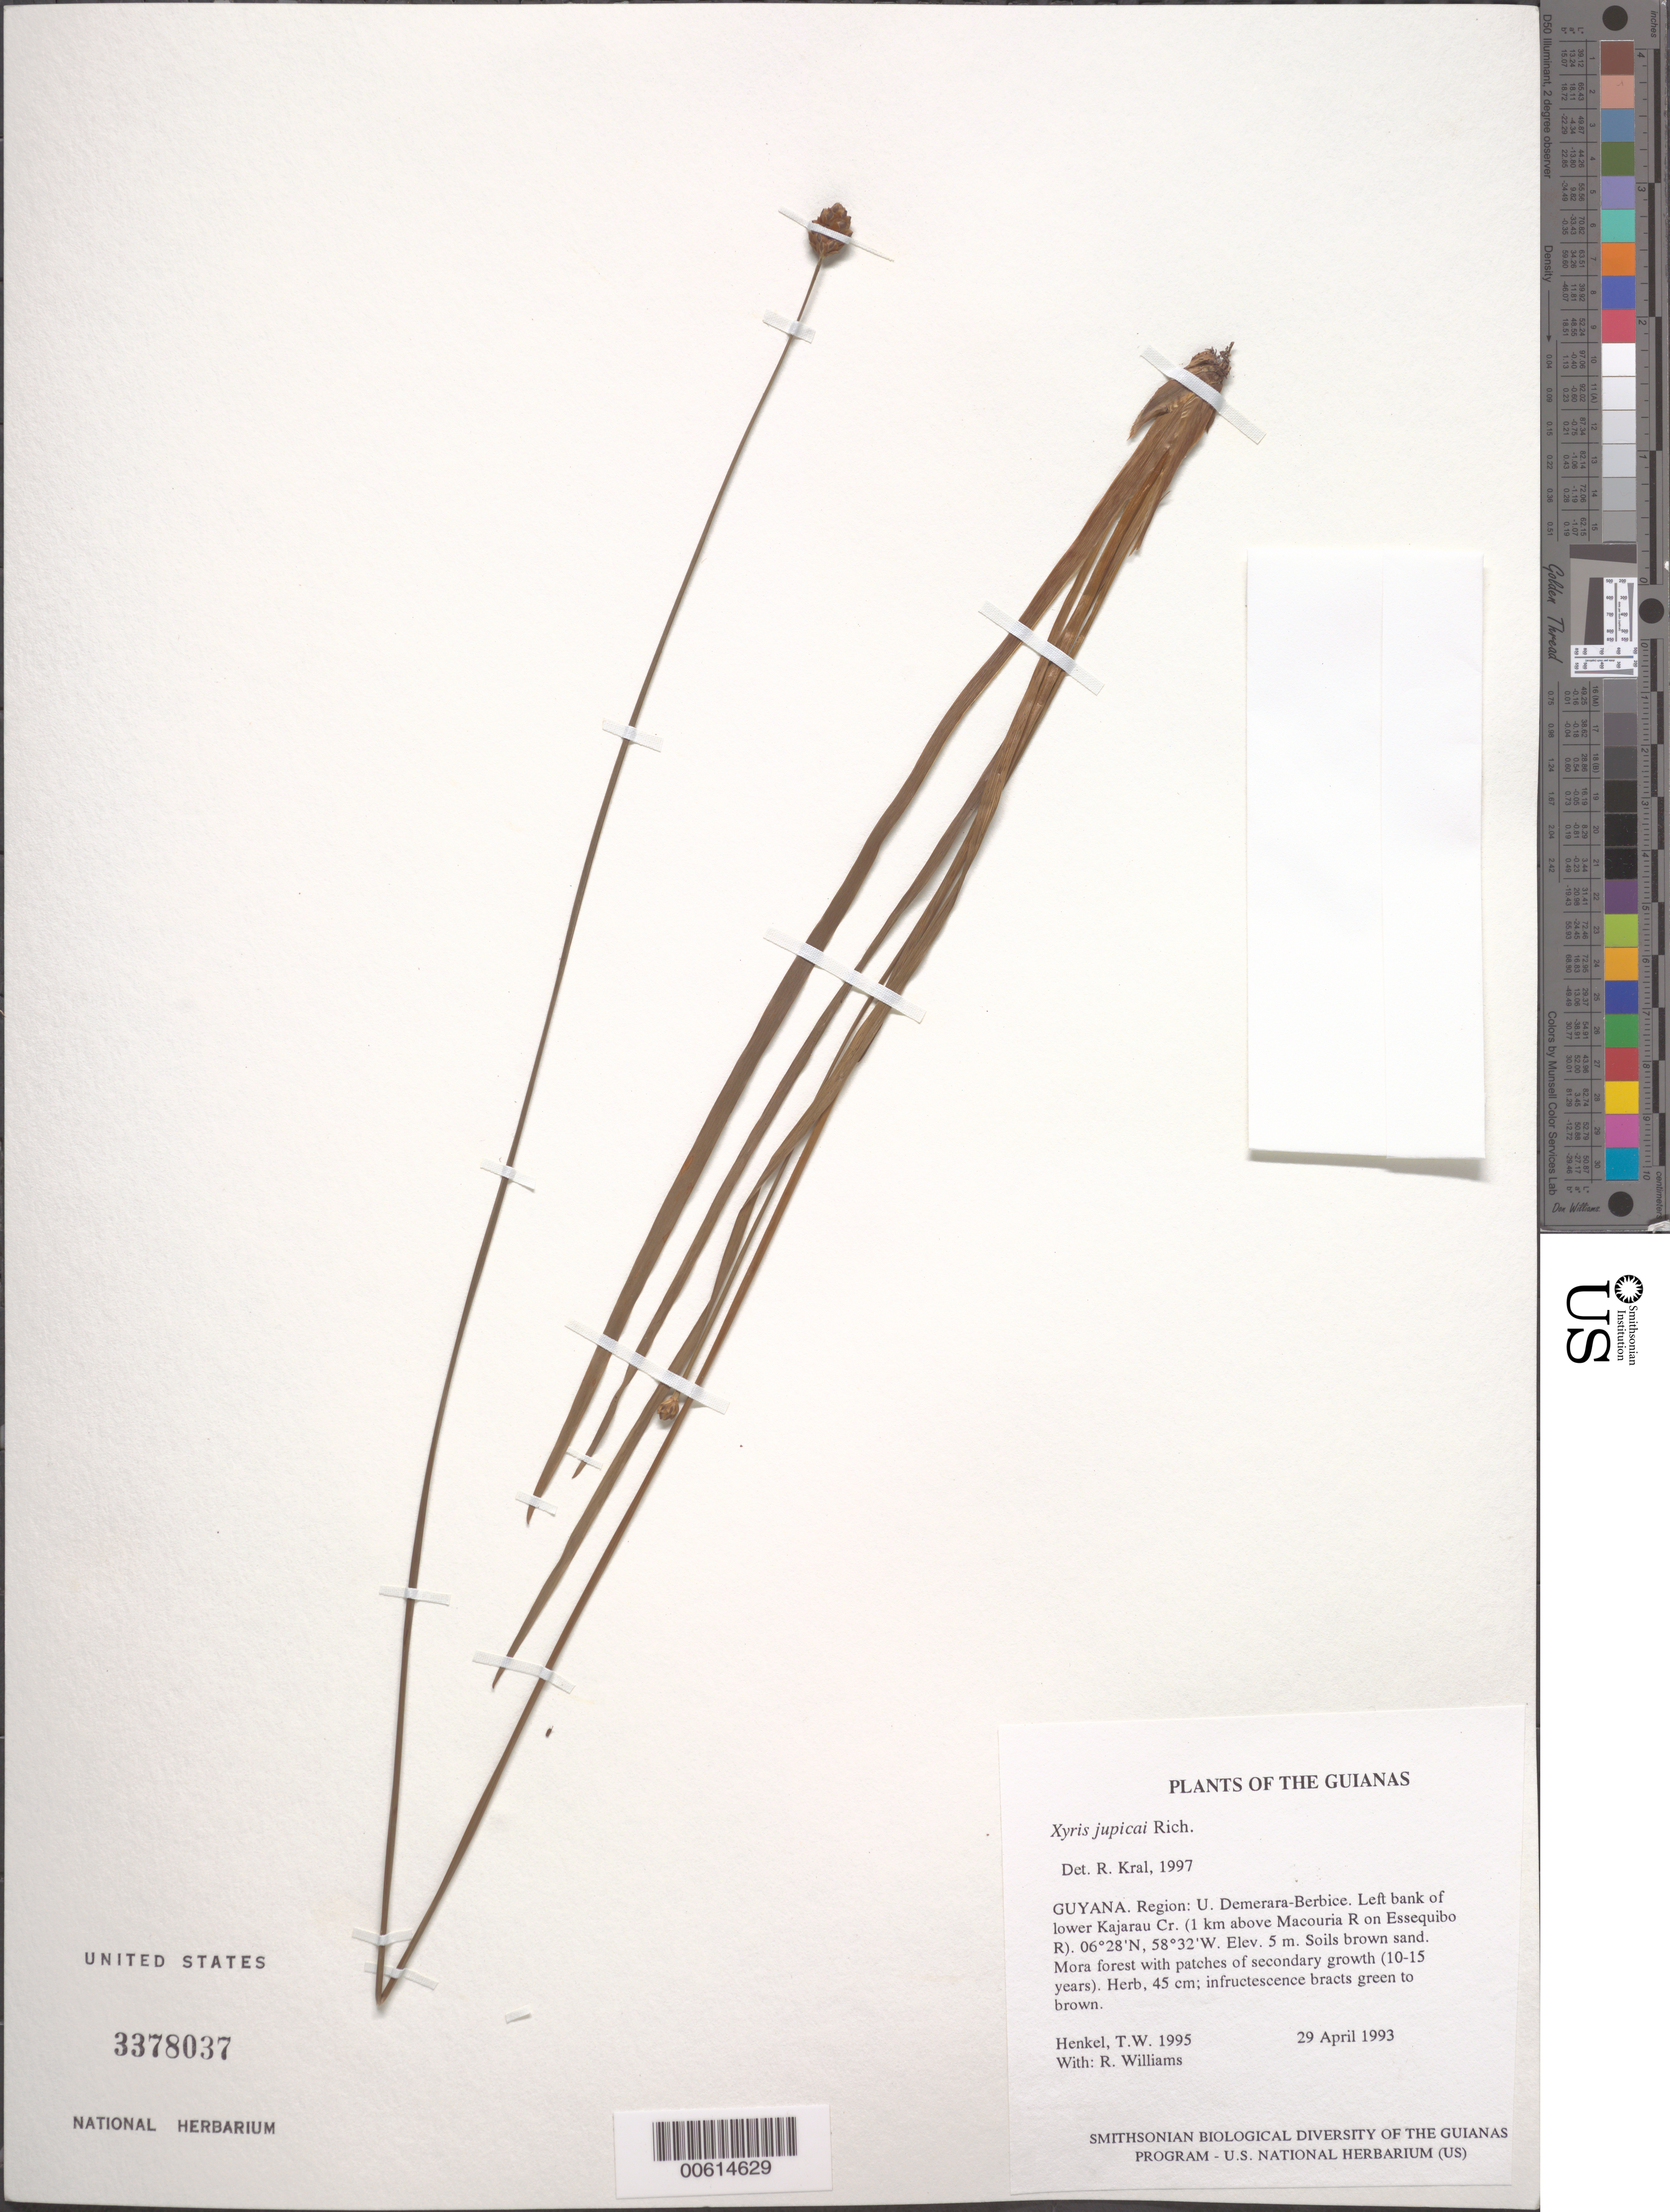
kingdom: Plantae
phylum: Tracheophyta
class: Liliopsida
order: Poales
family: Xyridaceae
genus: Xyris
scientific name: Xyris jupicai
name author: Rich.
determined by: Kral, Robert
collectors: T. Henkel & R. Williams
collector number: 1995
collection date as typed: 29 April 1993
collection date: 1993-04-29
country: Guyana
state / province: U. Demerara-Berbice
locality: Left bank of lower Kajarau Cr. (1 km above Macouria R on Essequibo R)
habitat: Soils brown sand. Mora forest with patches of secondary growth (10-15 years)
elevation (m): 5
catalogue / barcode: US 3378037